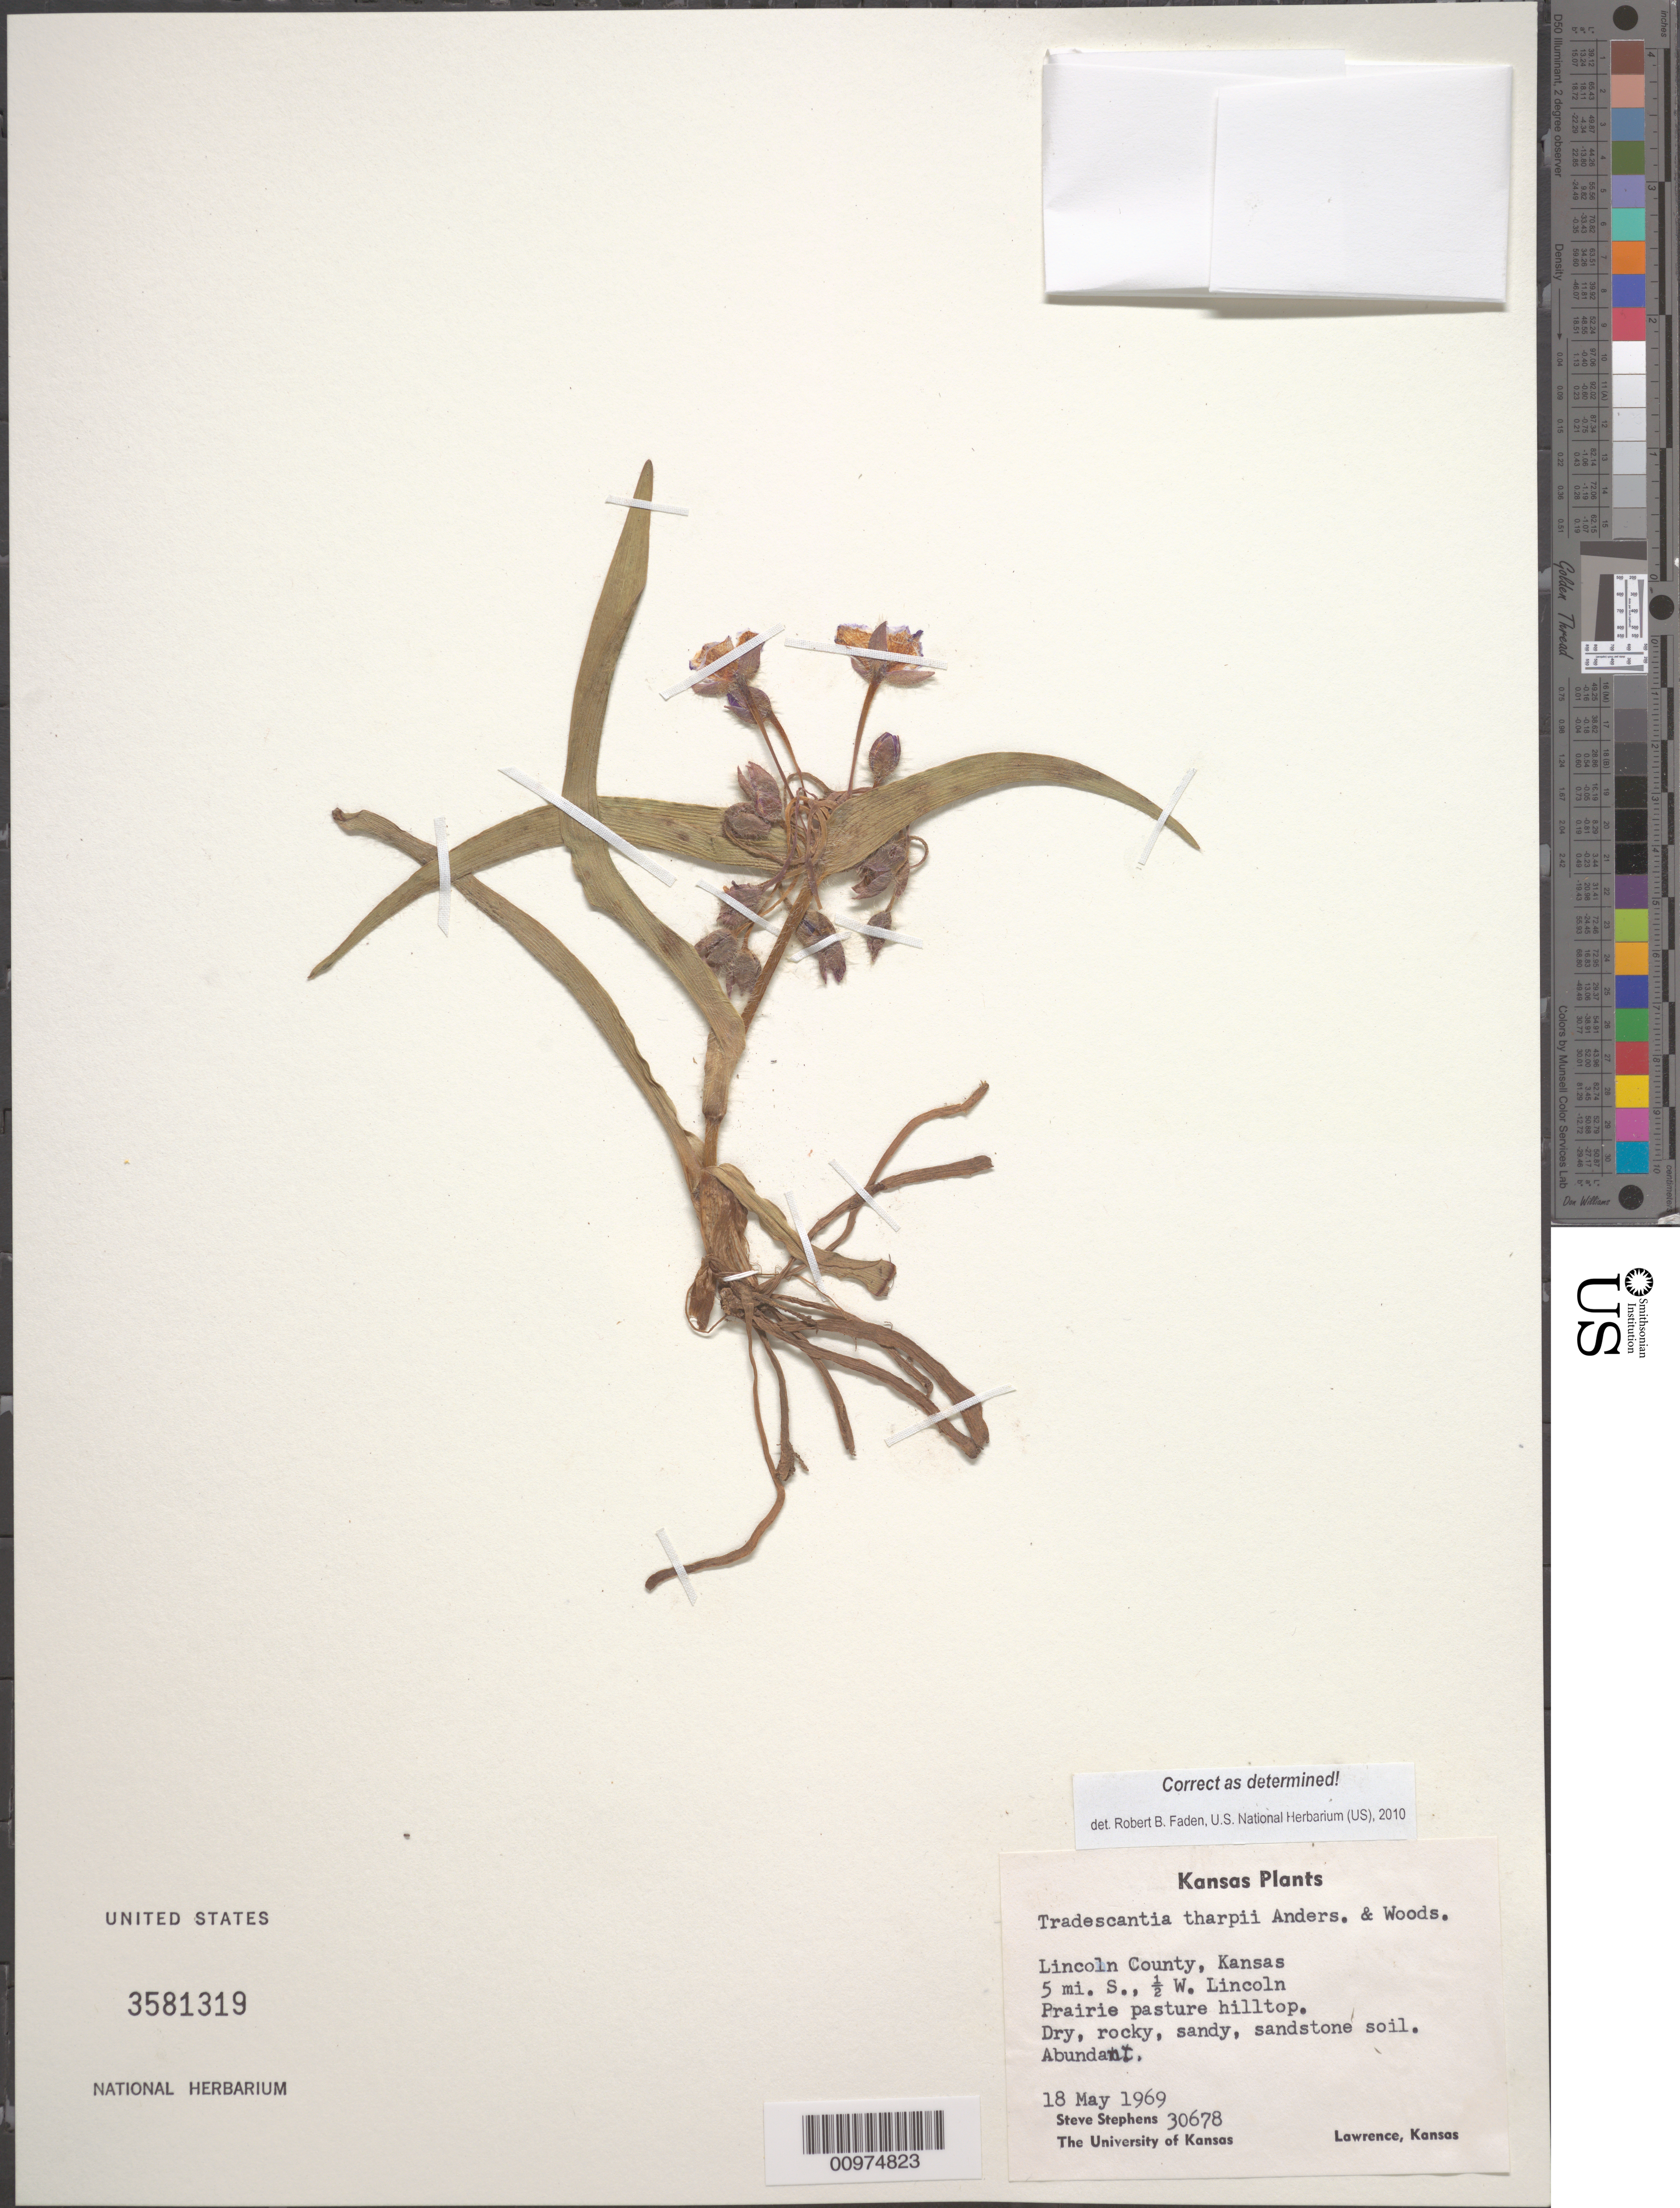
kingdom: Plantae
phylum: Tracheophyta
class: Liliopsida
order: Commelinales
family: Commelinaceae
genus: Tradescantia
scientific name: Tradescantia tharpii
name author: E.S. Anderson & Woodson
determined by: Faden, Robert B., (US), Smithsonian Institution - National Museum of Natural History (UNITED STATES)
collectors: S. Stephens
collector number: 30678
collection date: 1969-05-18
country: United States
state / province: Kansas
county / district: Lincoln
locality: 5 mi. S., ½ W. Lincoln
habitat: Prairie pasture hilltop. Dry, rocky, sandy, sandstone soil.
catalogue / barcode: US 3581319